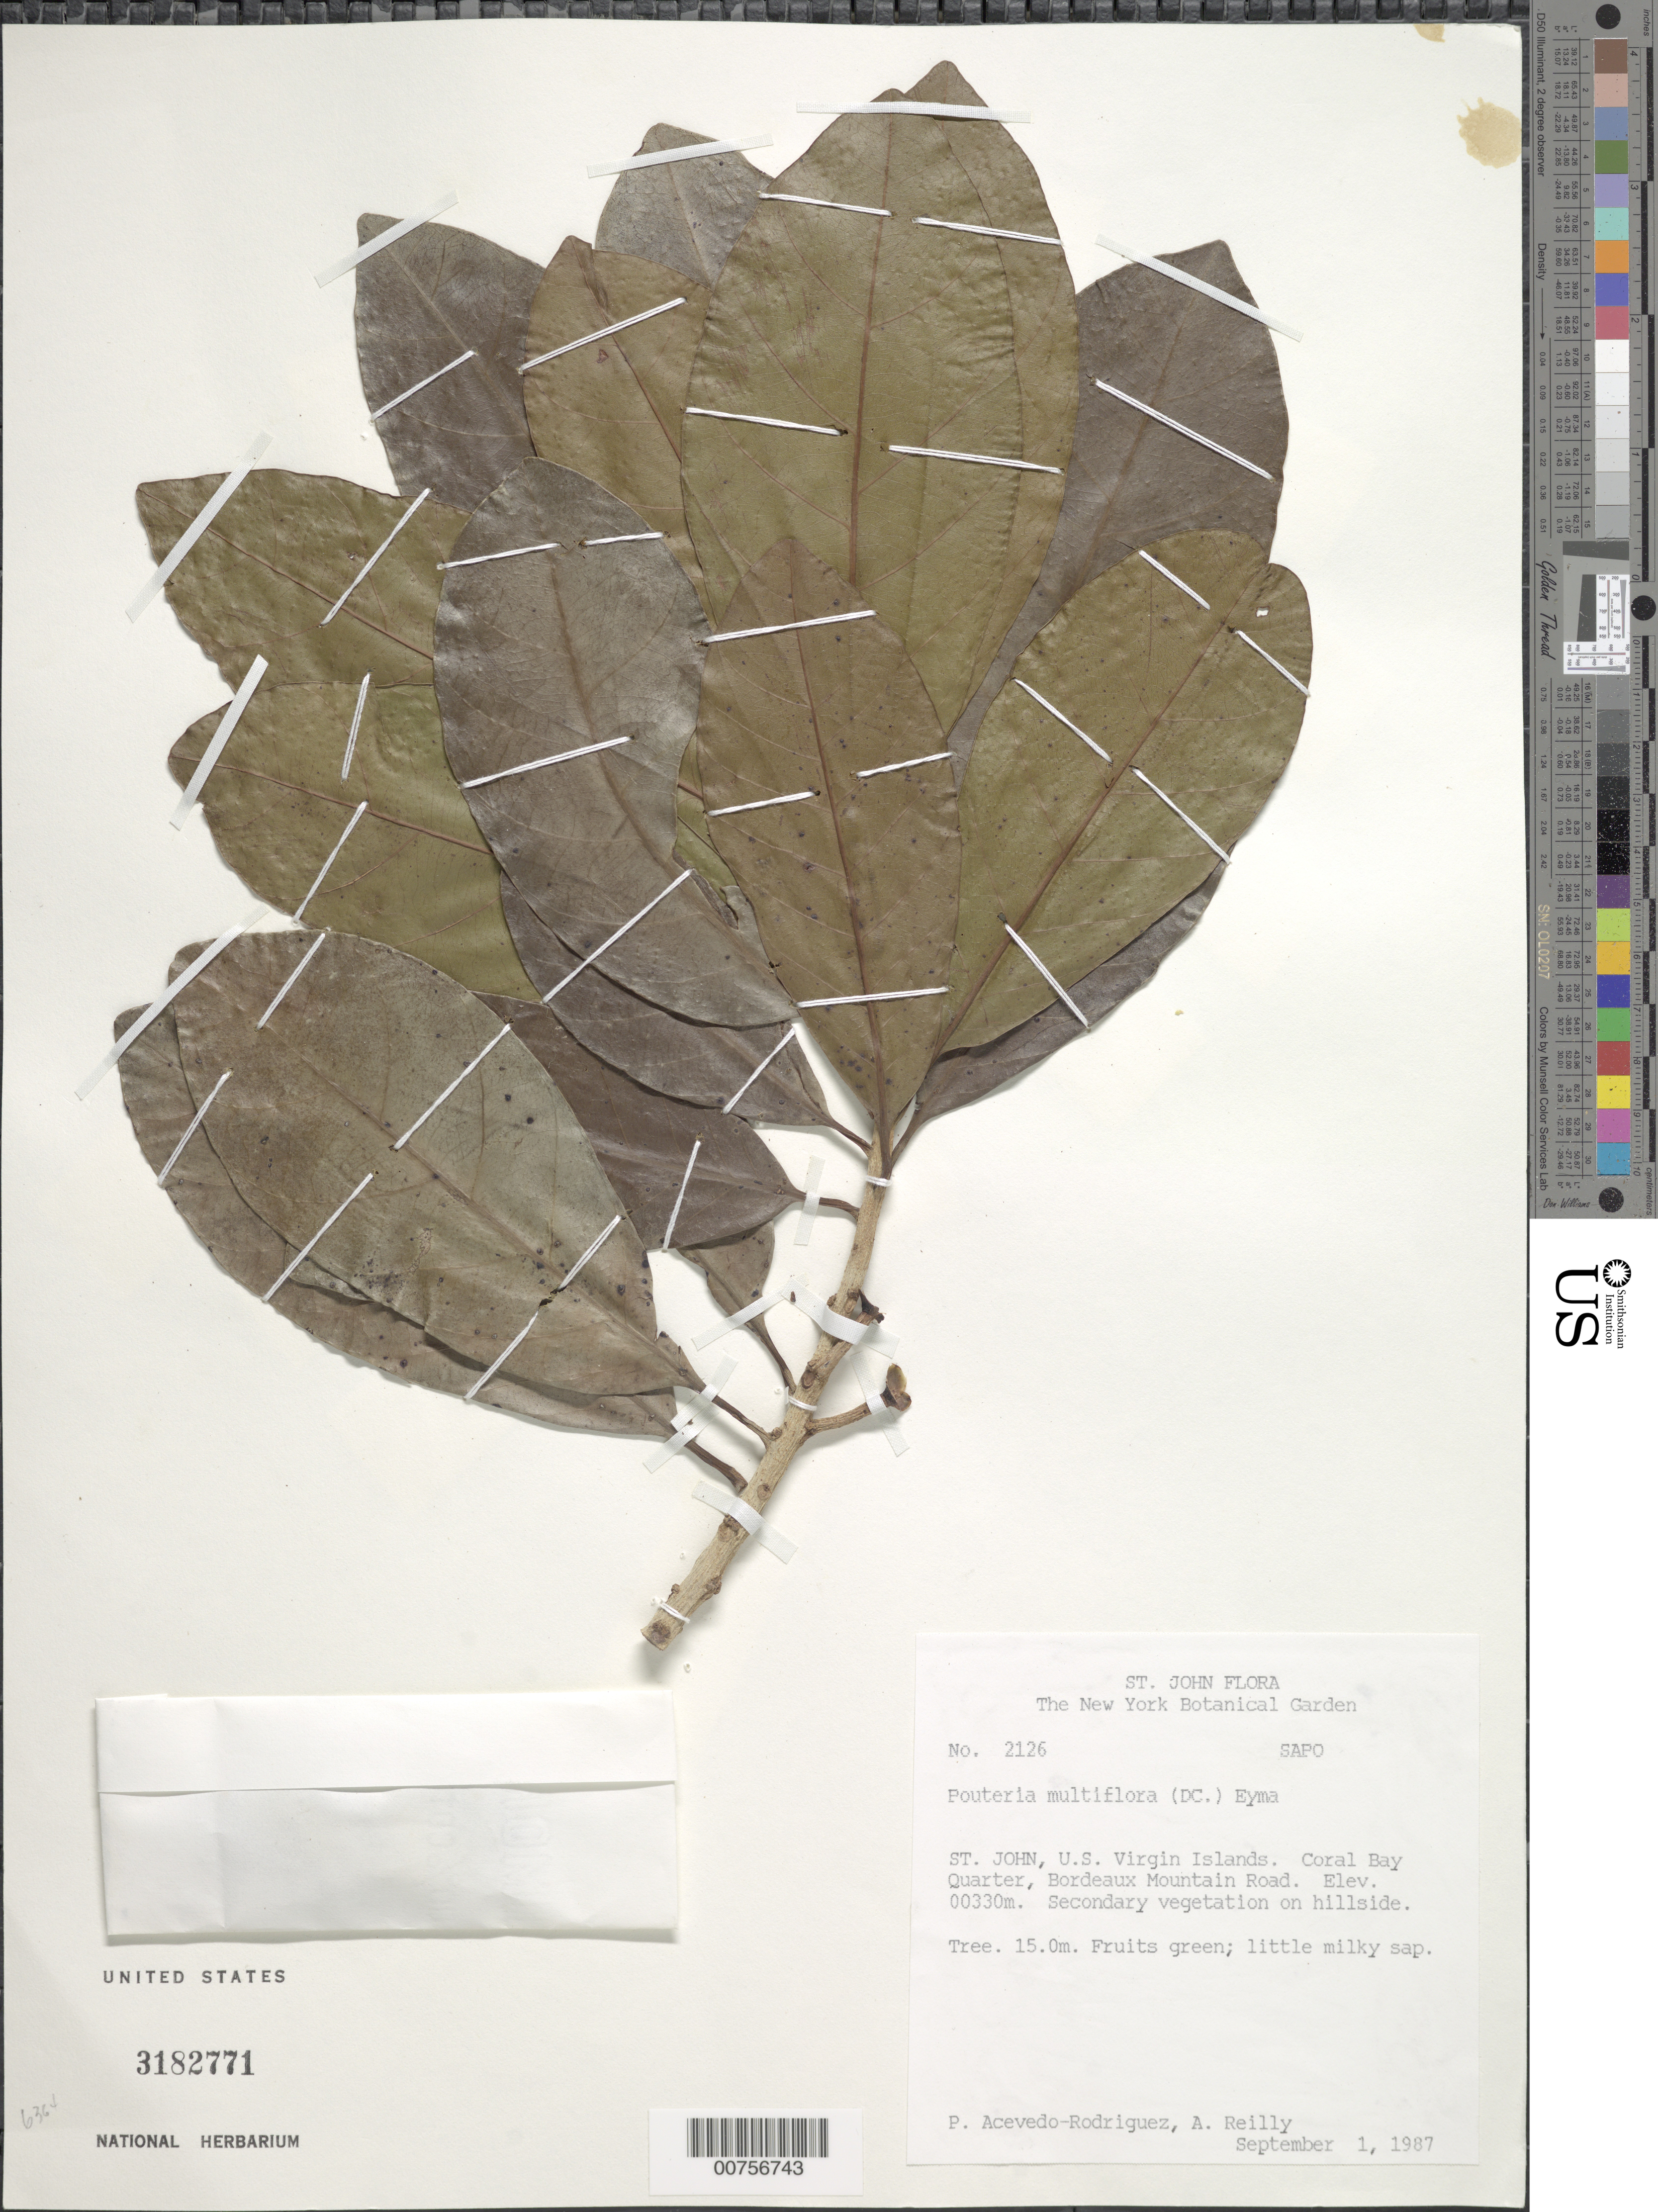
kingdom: Plantae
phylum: Tracheophyta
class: Magnoliopsida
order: Ericales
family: Sapotaceae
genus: Pouteria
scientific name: Pouteria multiflora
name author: (A. DC.) Eyma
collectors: P. Acevedo-Rodr. & A. Reilly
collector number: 2126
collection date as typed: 01 Sep 1987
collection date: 1987-09-01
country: U.S. Virgin Islands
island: St. John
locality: Coral Bay Quarter; along dirt road to Bordeaux Mountain.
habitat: Secondary vegetation on hillside.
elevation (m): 330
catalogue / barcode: US 3182771